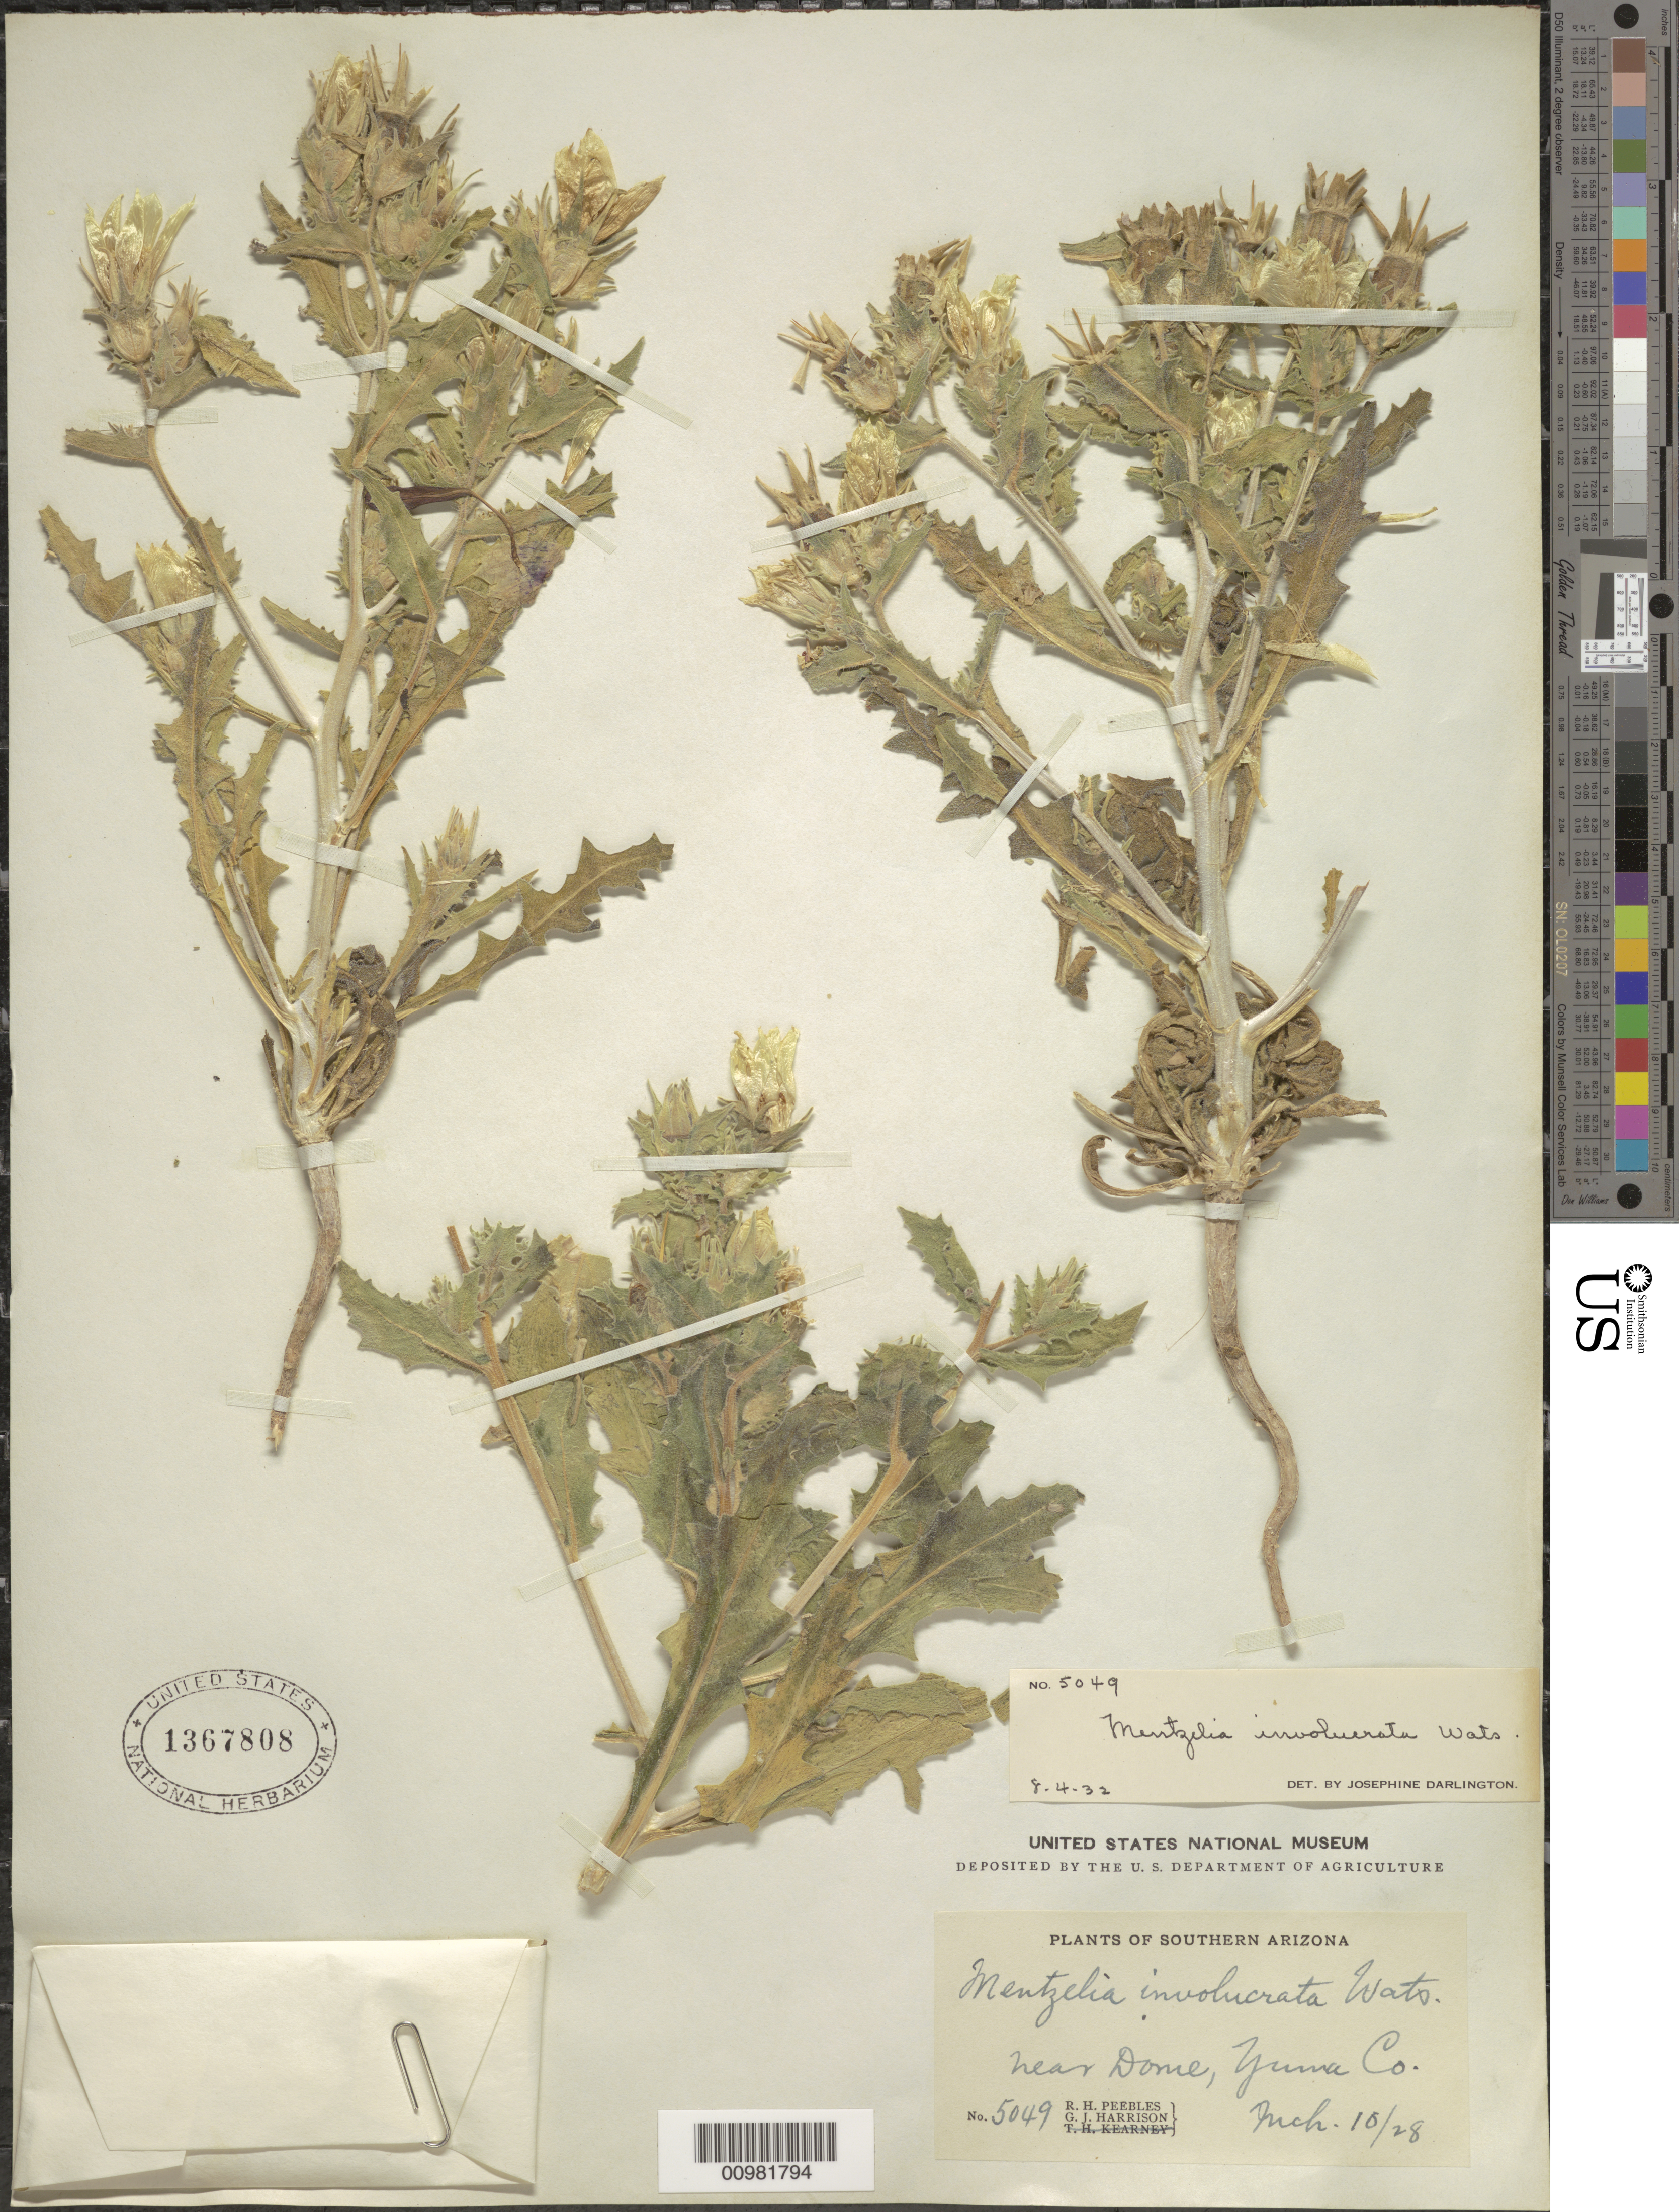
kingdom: Plantae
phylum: Tracheophyta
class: Magnoliopsida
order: Cornales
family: Loasaceae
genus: Mentzelia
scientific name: Mentzelia involucrata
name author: S. Watson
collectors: R. H. Peebles & T. H. Kearney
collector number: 5049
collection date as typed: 10 Mar 1928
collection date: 1928-03-10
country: United States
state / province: Arizona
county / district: Yuma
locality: Near Dome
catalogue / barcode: US 1367808